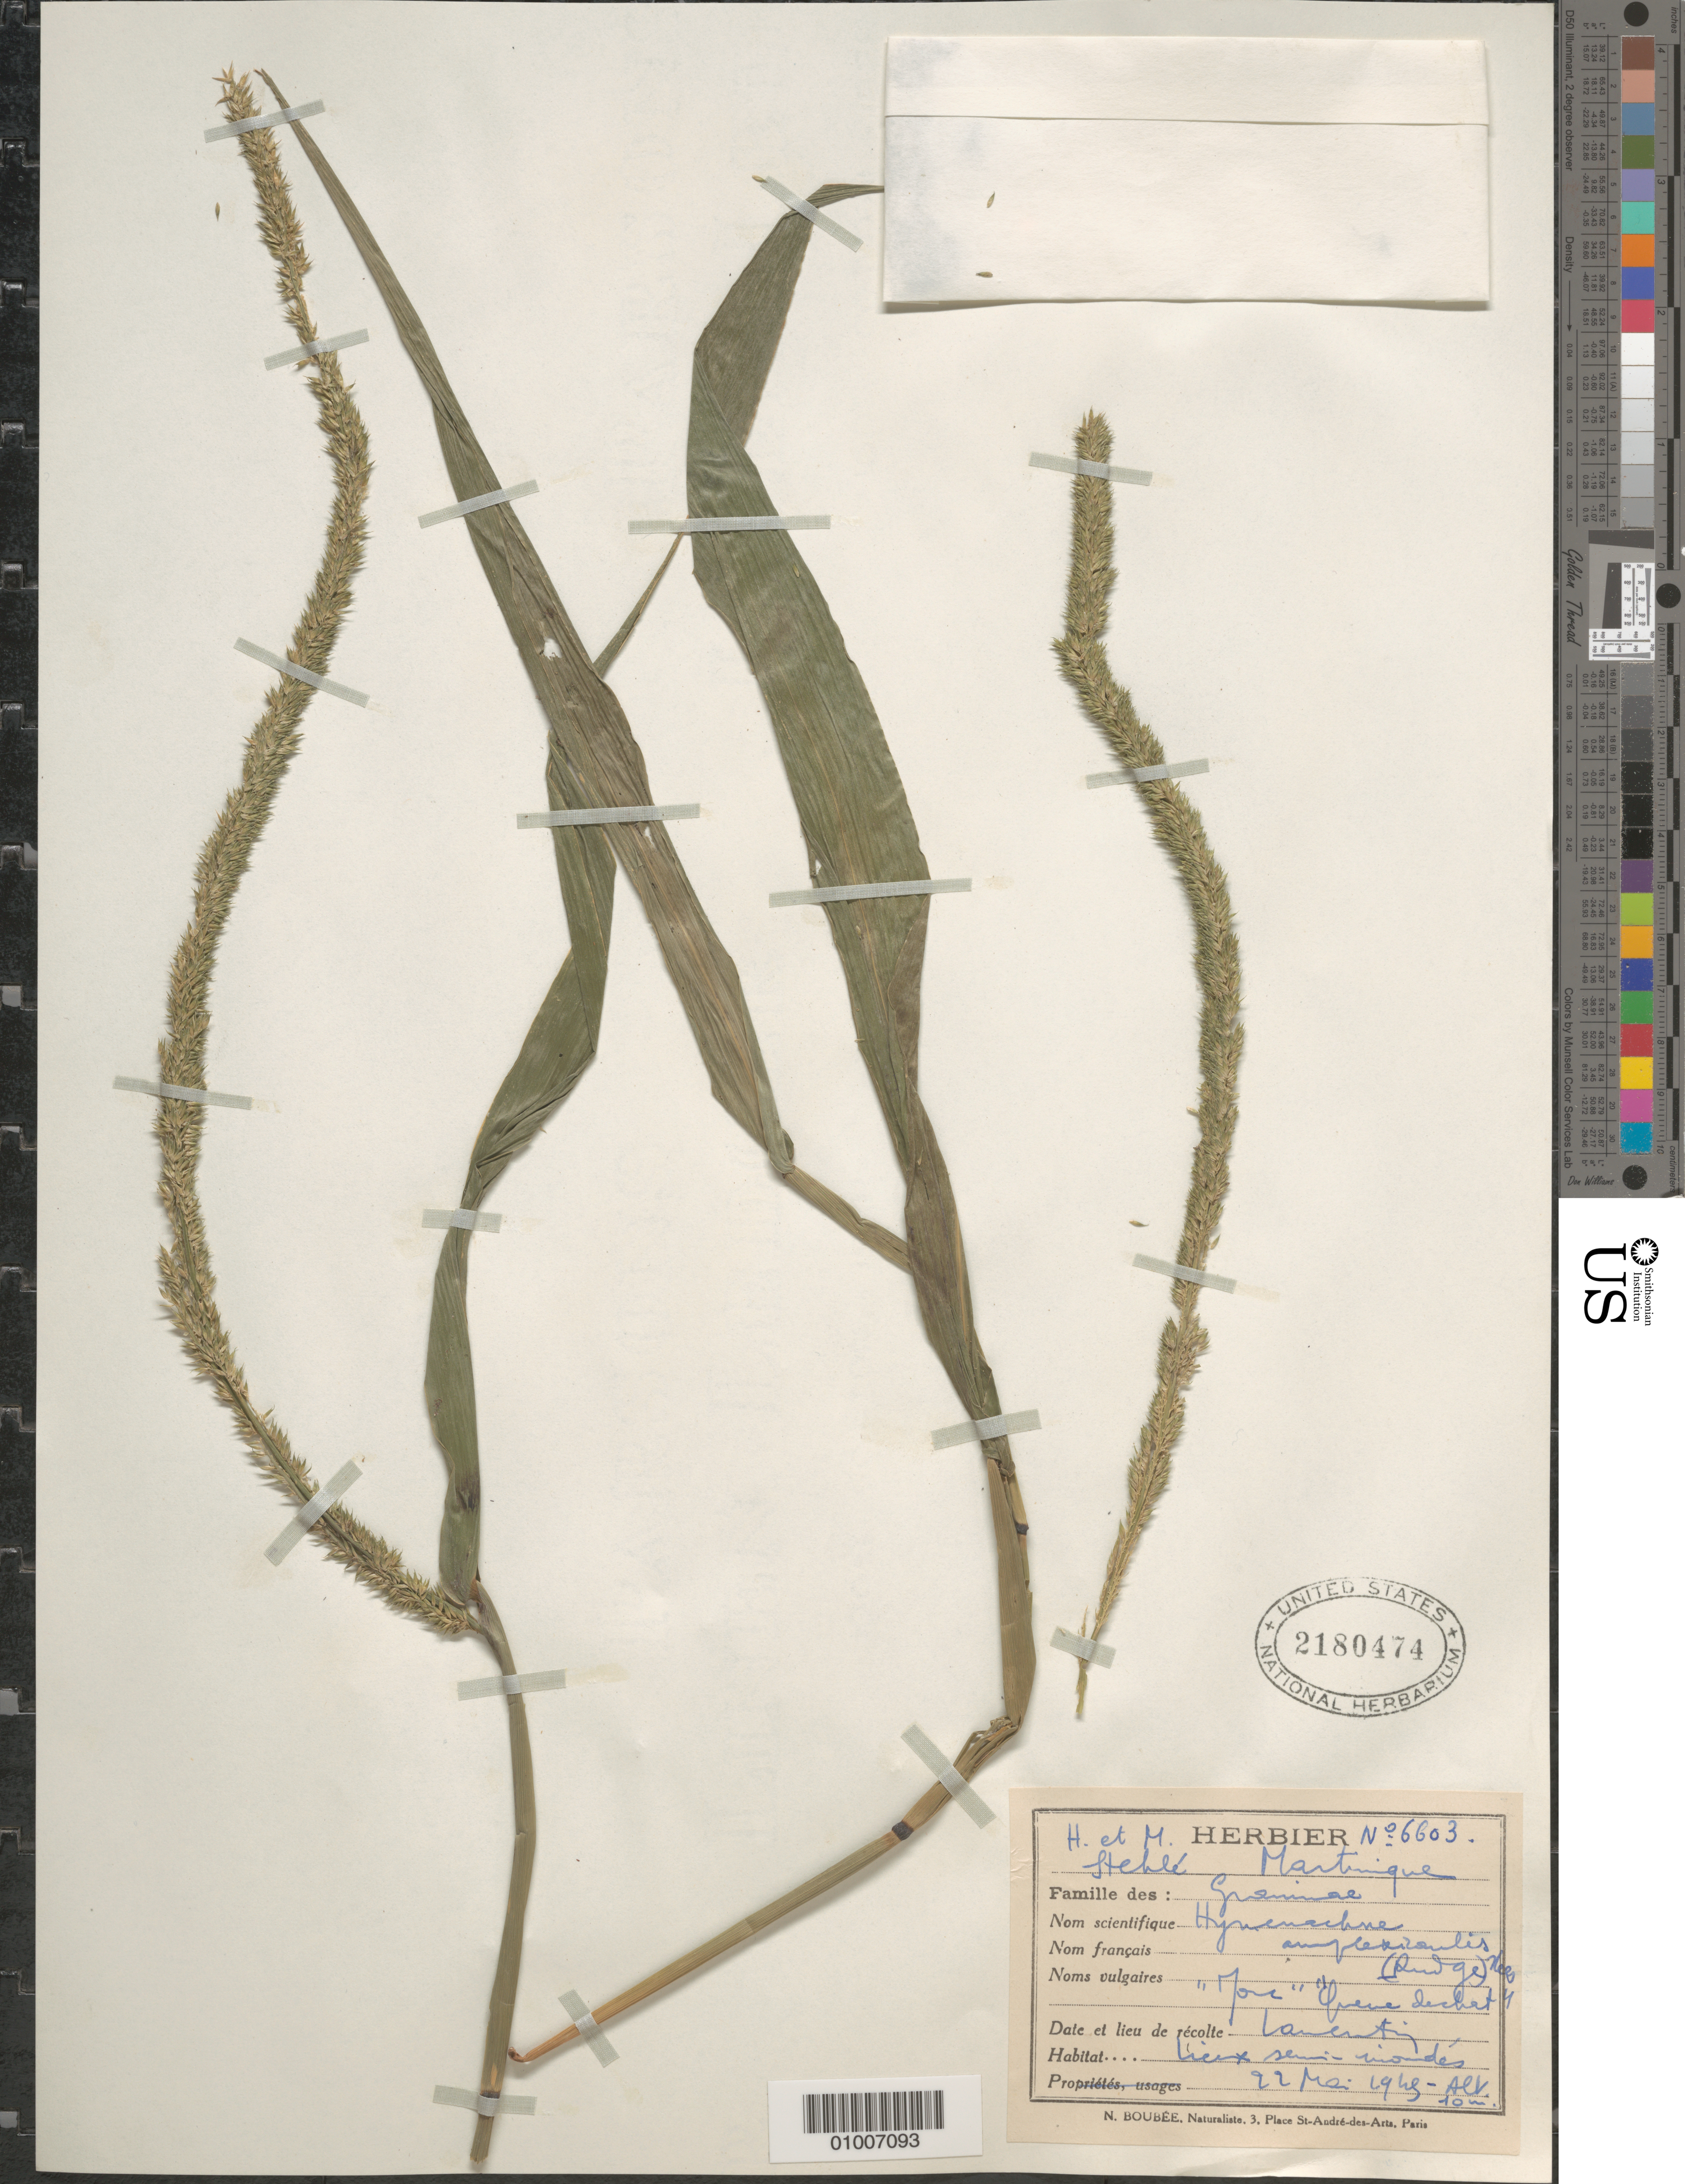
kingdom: Plantae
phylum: Tracheophyta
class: Liliopsida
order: Poales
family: Poaceae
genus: Hymenachne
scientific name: Hymenachne amplexicaulis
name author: (Rudge) Nees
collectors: H. Stehlé & M. Stehlé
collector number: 6603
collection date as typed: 22 Mar 1948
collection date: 1948-03-22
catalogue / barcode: US 2180474